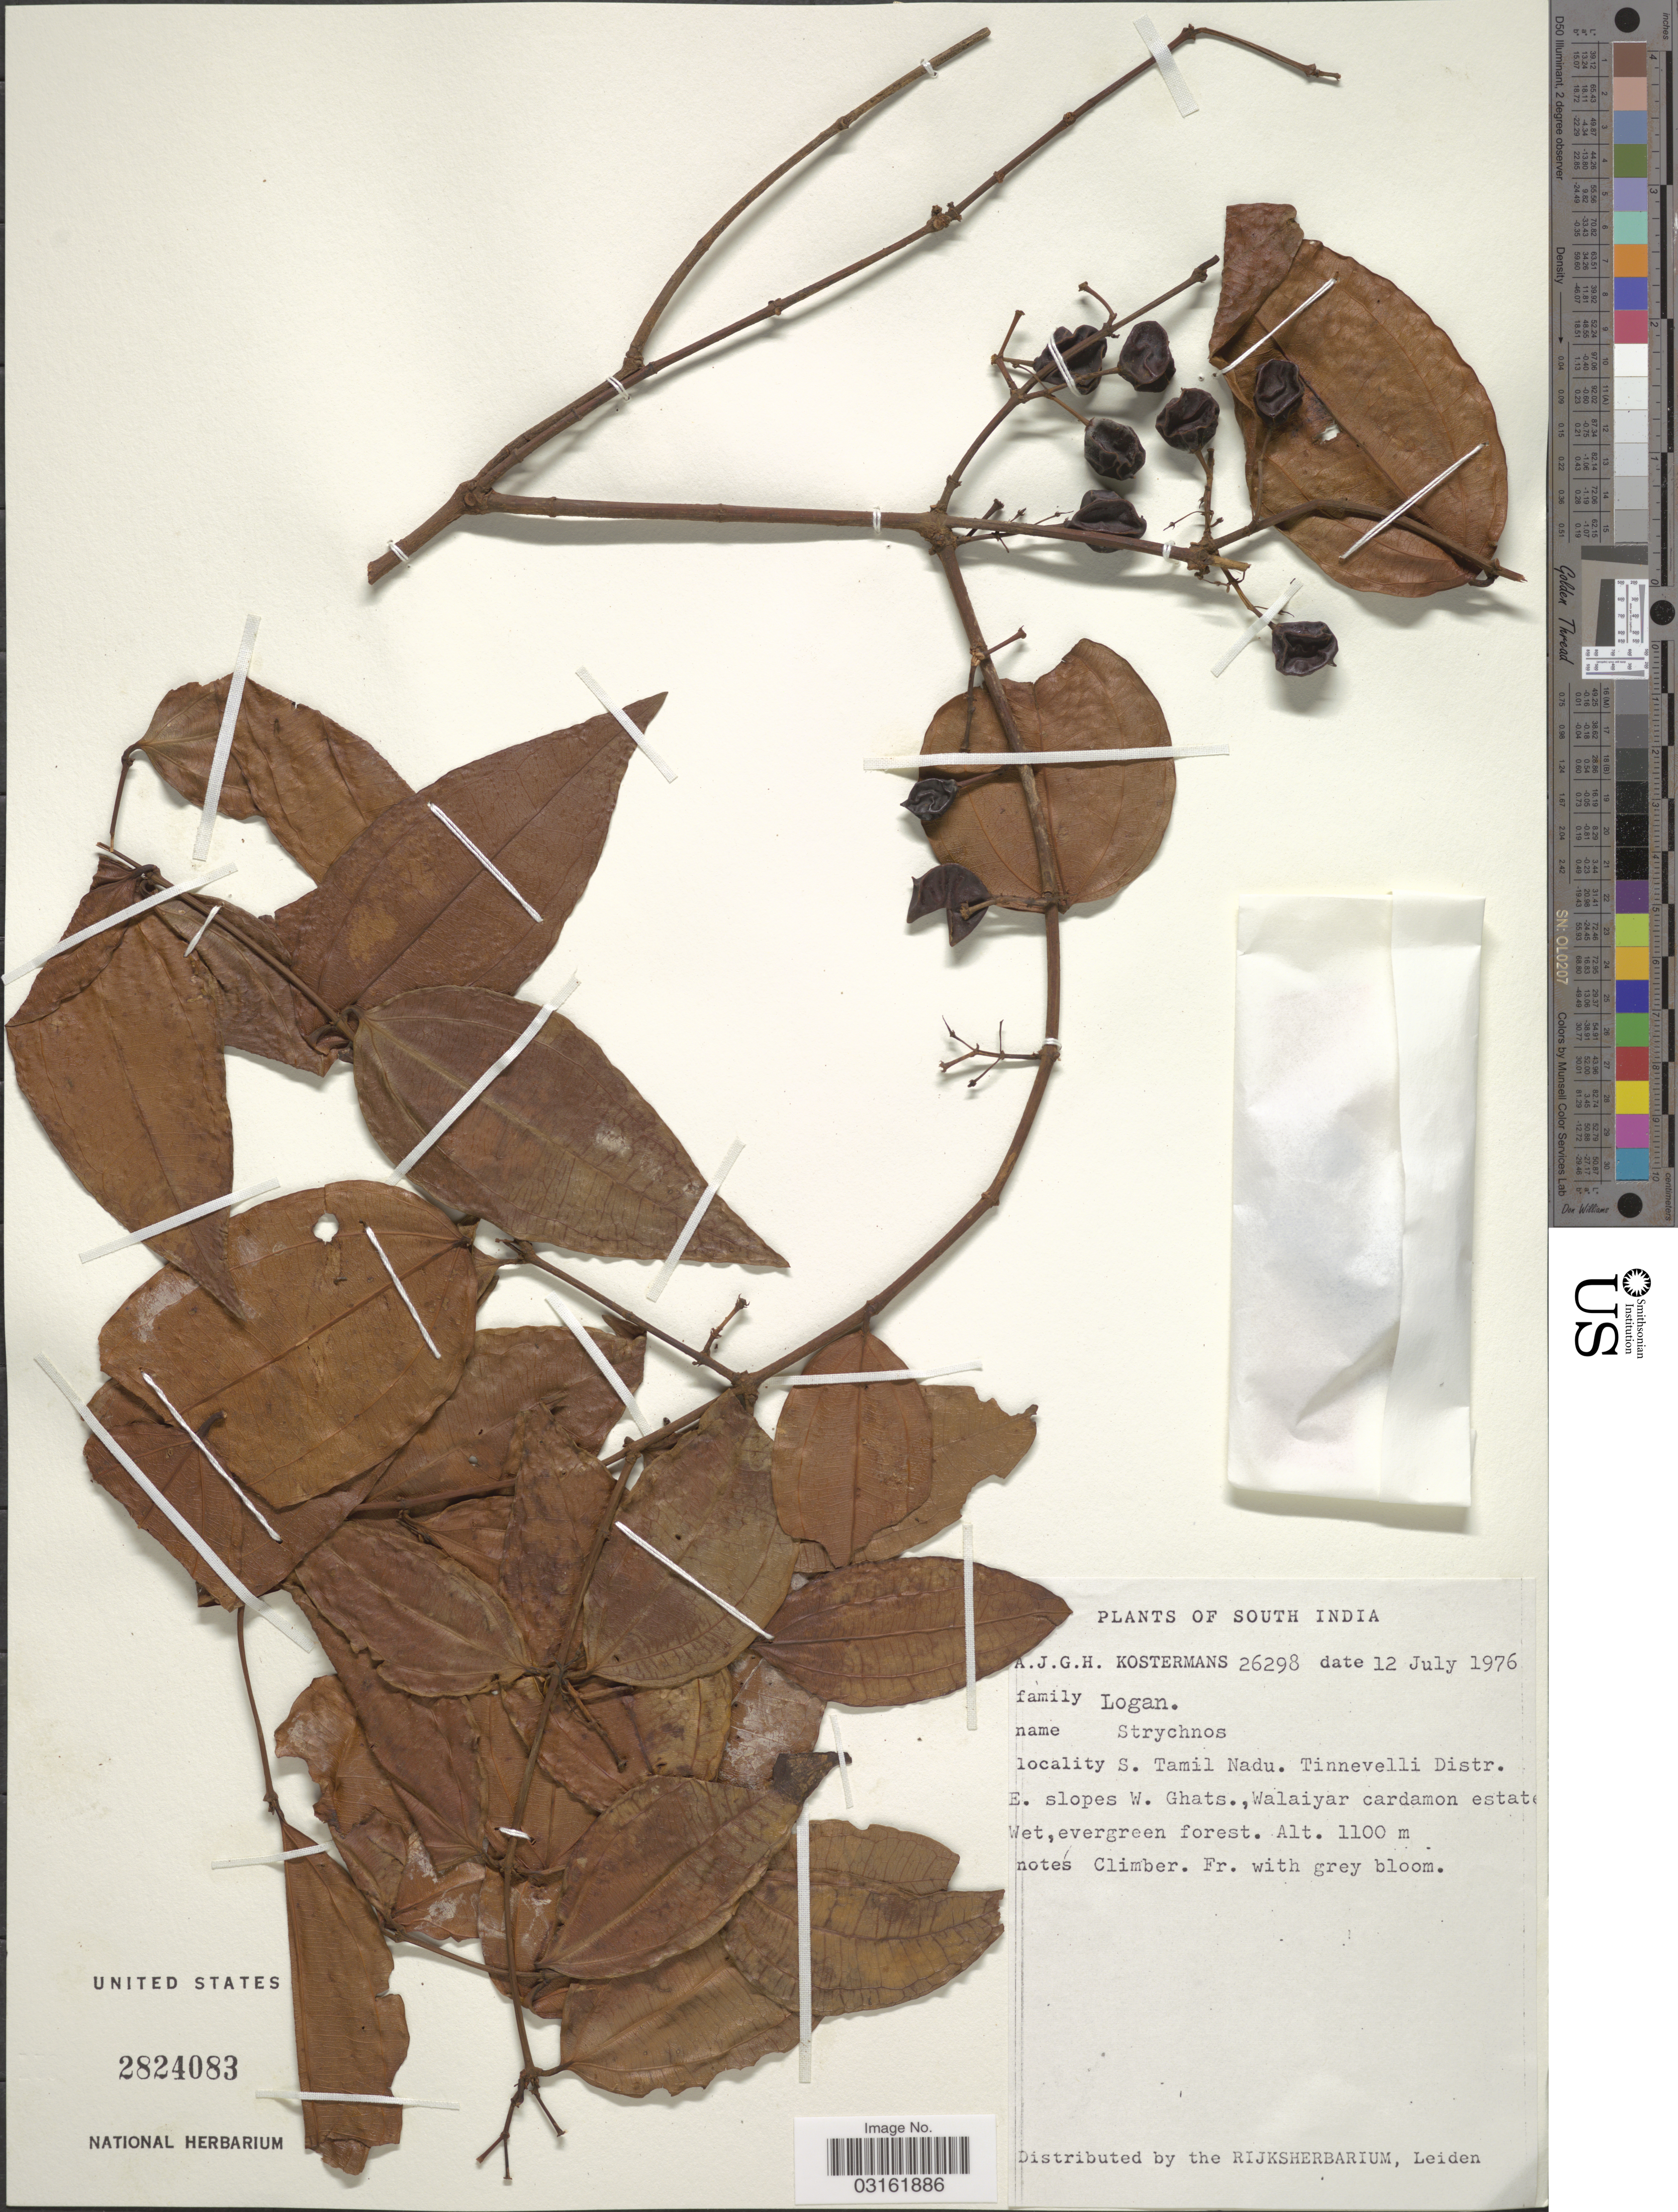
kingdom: Plantae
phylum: Tracheophyta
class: Magnoliopsida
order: Gentianales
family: Loganiaceae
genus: Strychnos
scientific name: Strychnos sp.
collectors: A. J. G. Kostermans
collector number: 26298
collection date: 1976-07-12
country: India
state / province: Tamil Nadu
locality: South India. S. Tamil Nadu. Tinnevelli Distr. E. slopes W. Ghats., Walaiyar cardamon estate.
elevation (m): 1100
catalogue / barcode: US 2824083